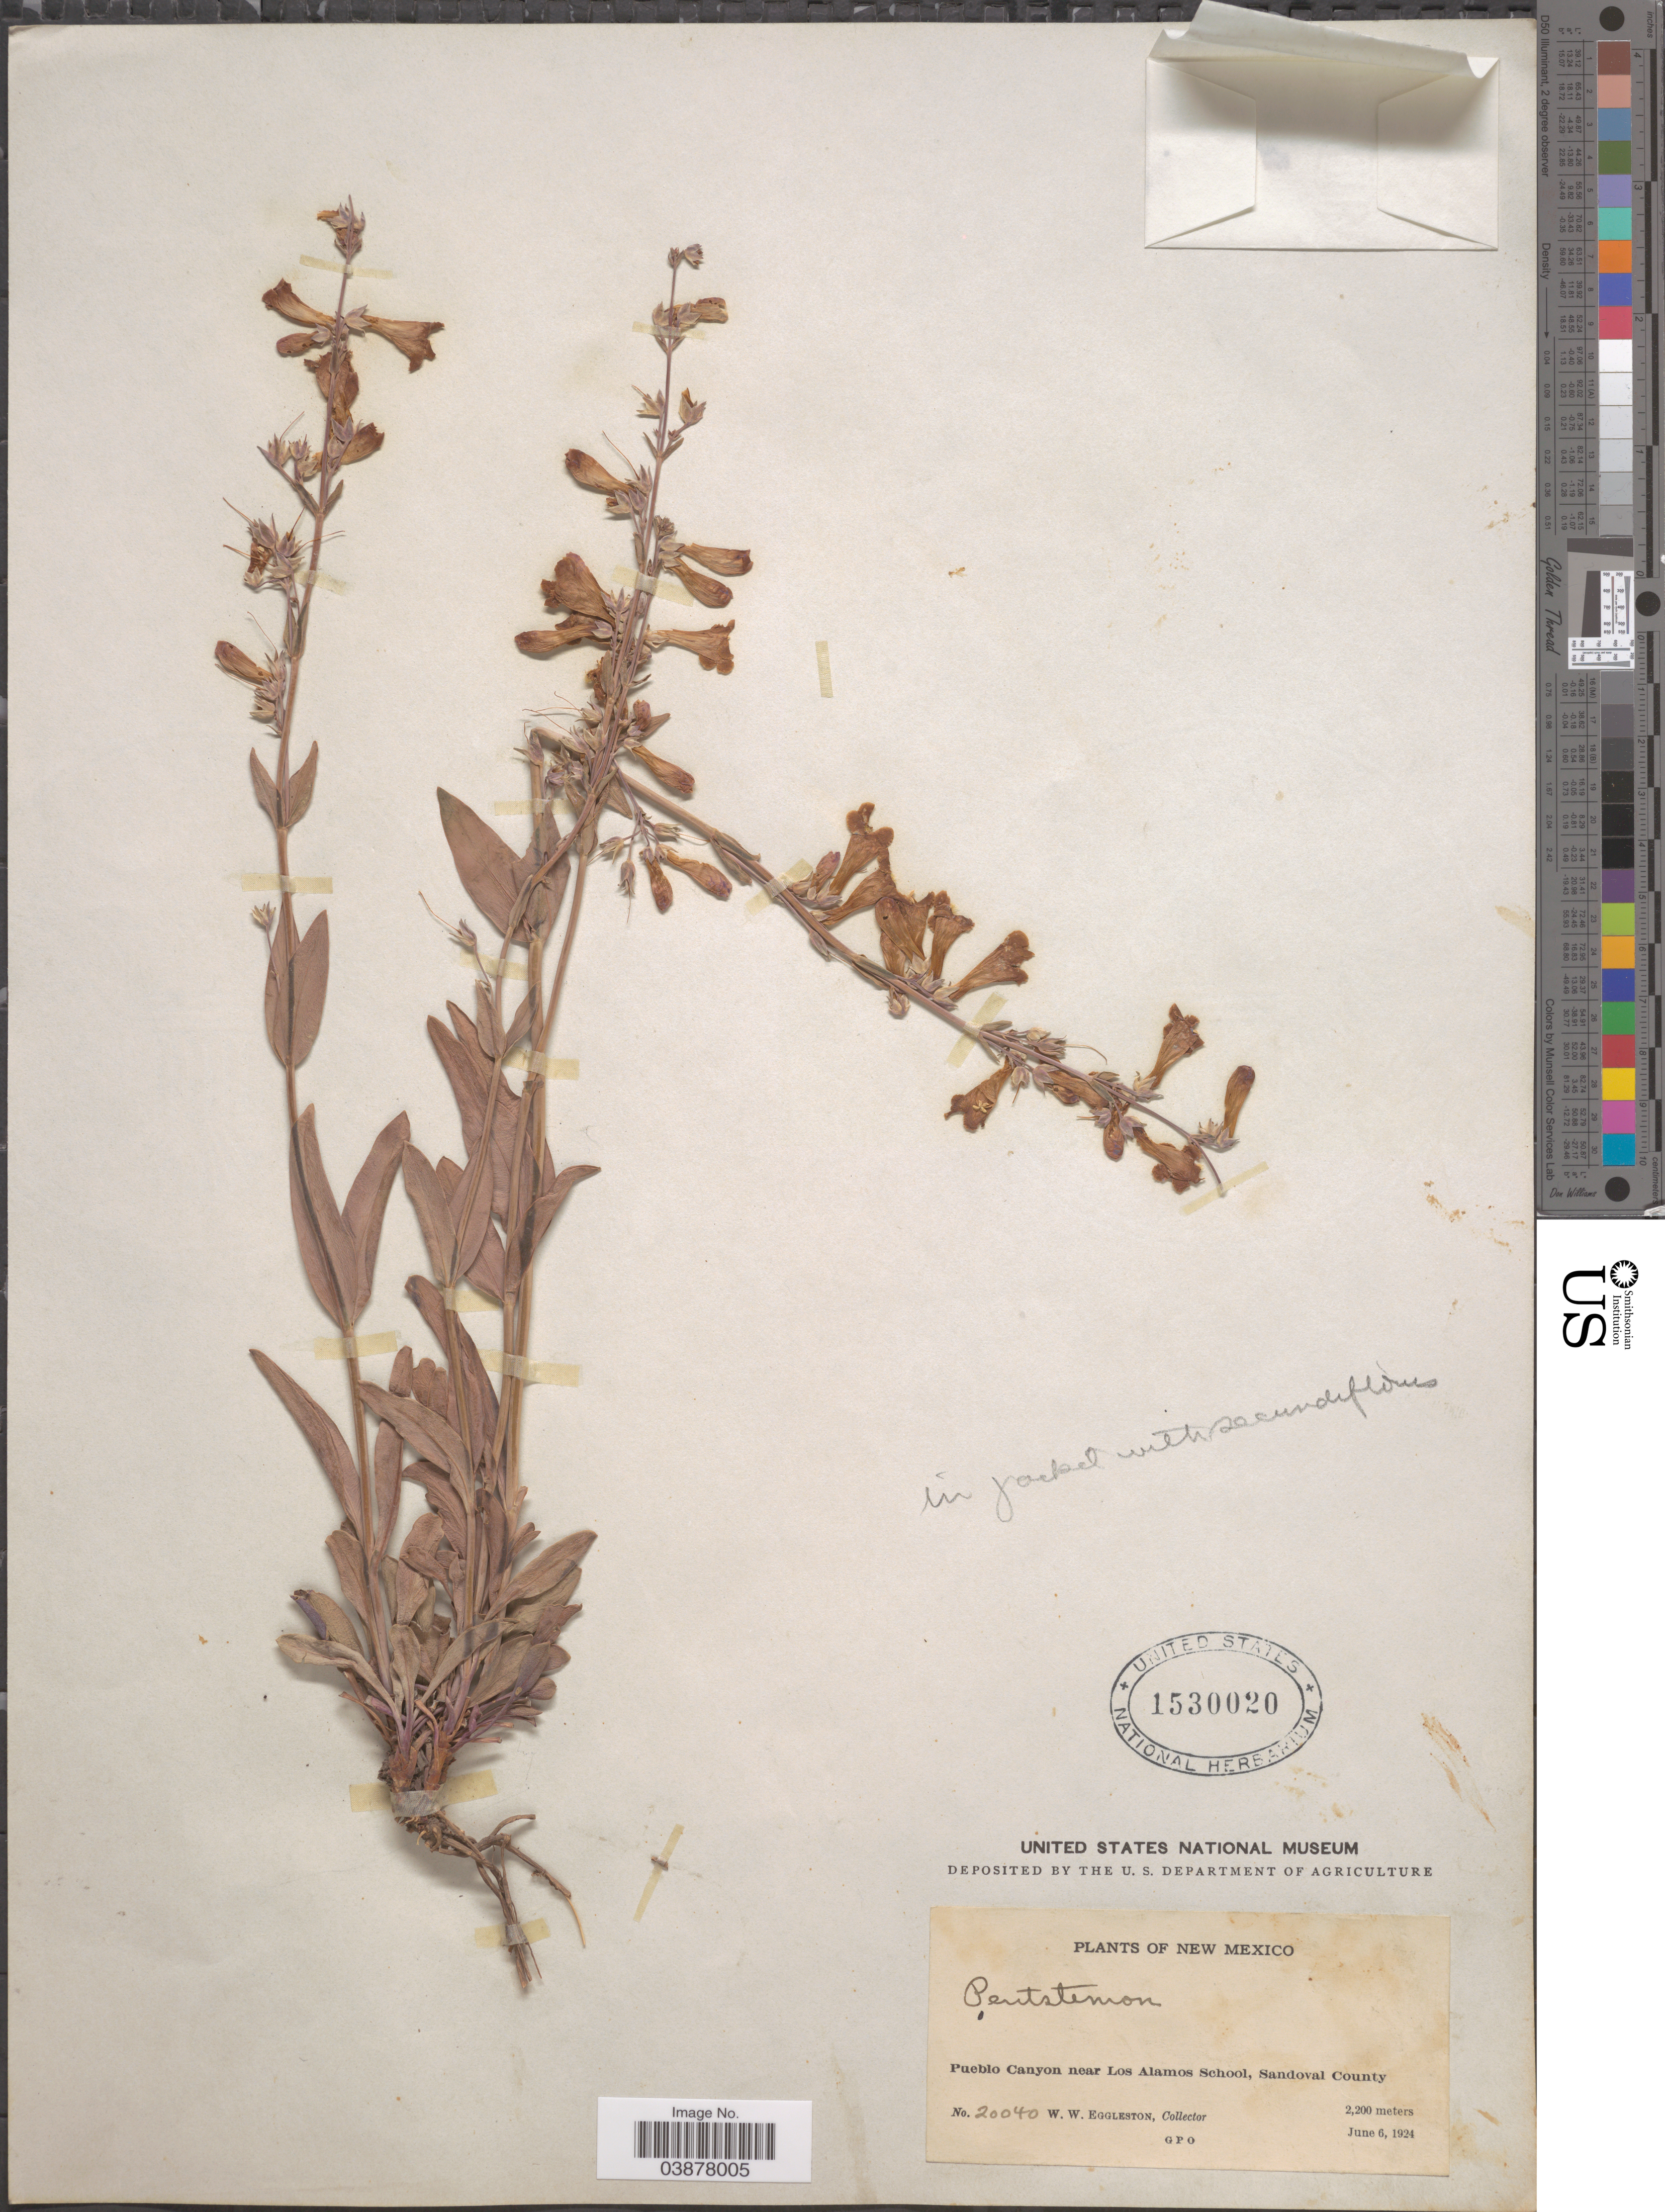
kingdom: Plantae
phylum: Tracheophyta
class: Magnoliopsida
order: Lamiales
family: Plantaginaceae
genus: Penstemon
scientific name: Penstemon secundiflorus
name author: Benth.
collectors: W. W. Eggleston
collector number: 20040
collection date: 1924-06-06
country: United States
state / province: New Mexico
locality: Pueblo Canyon near Los Alamos School, Sandoval County.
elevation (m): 2200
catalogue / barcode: US 1530020